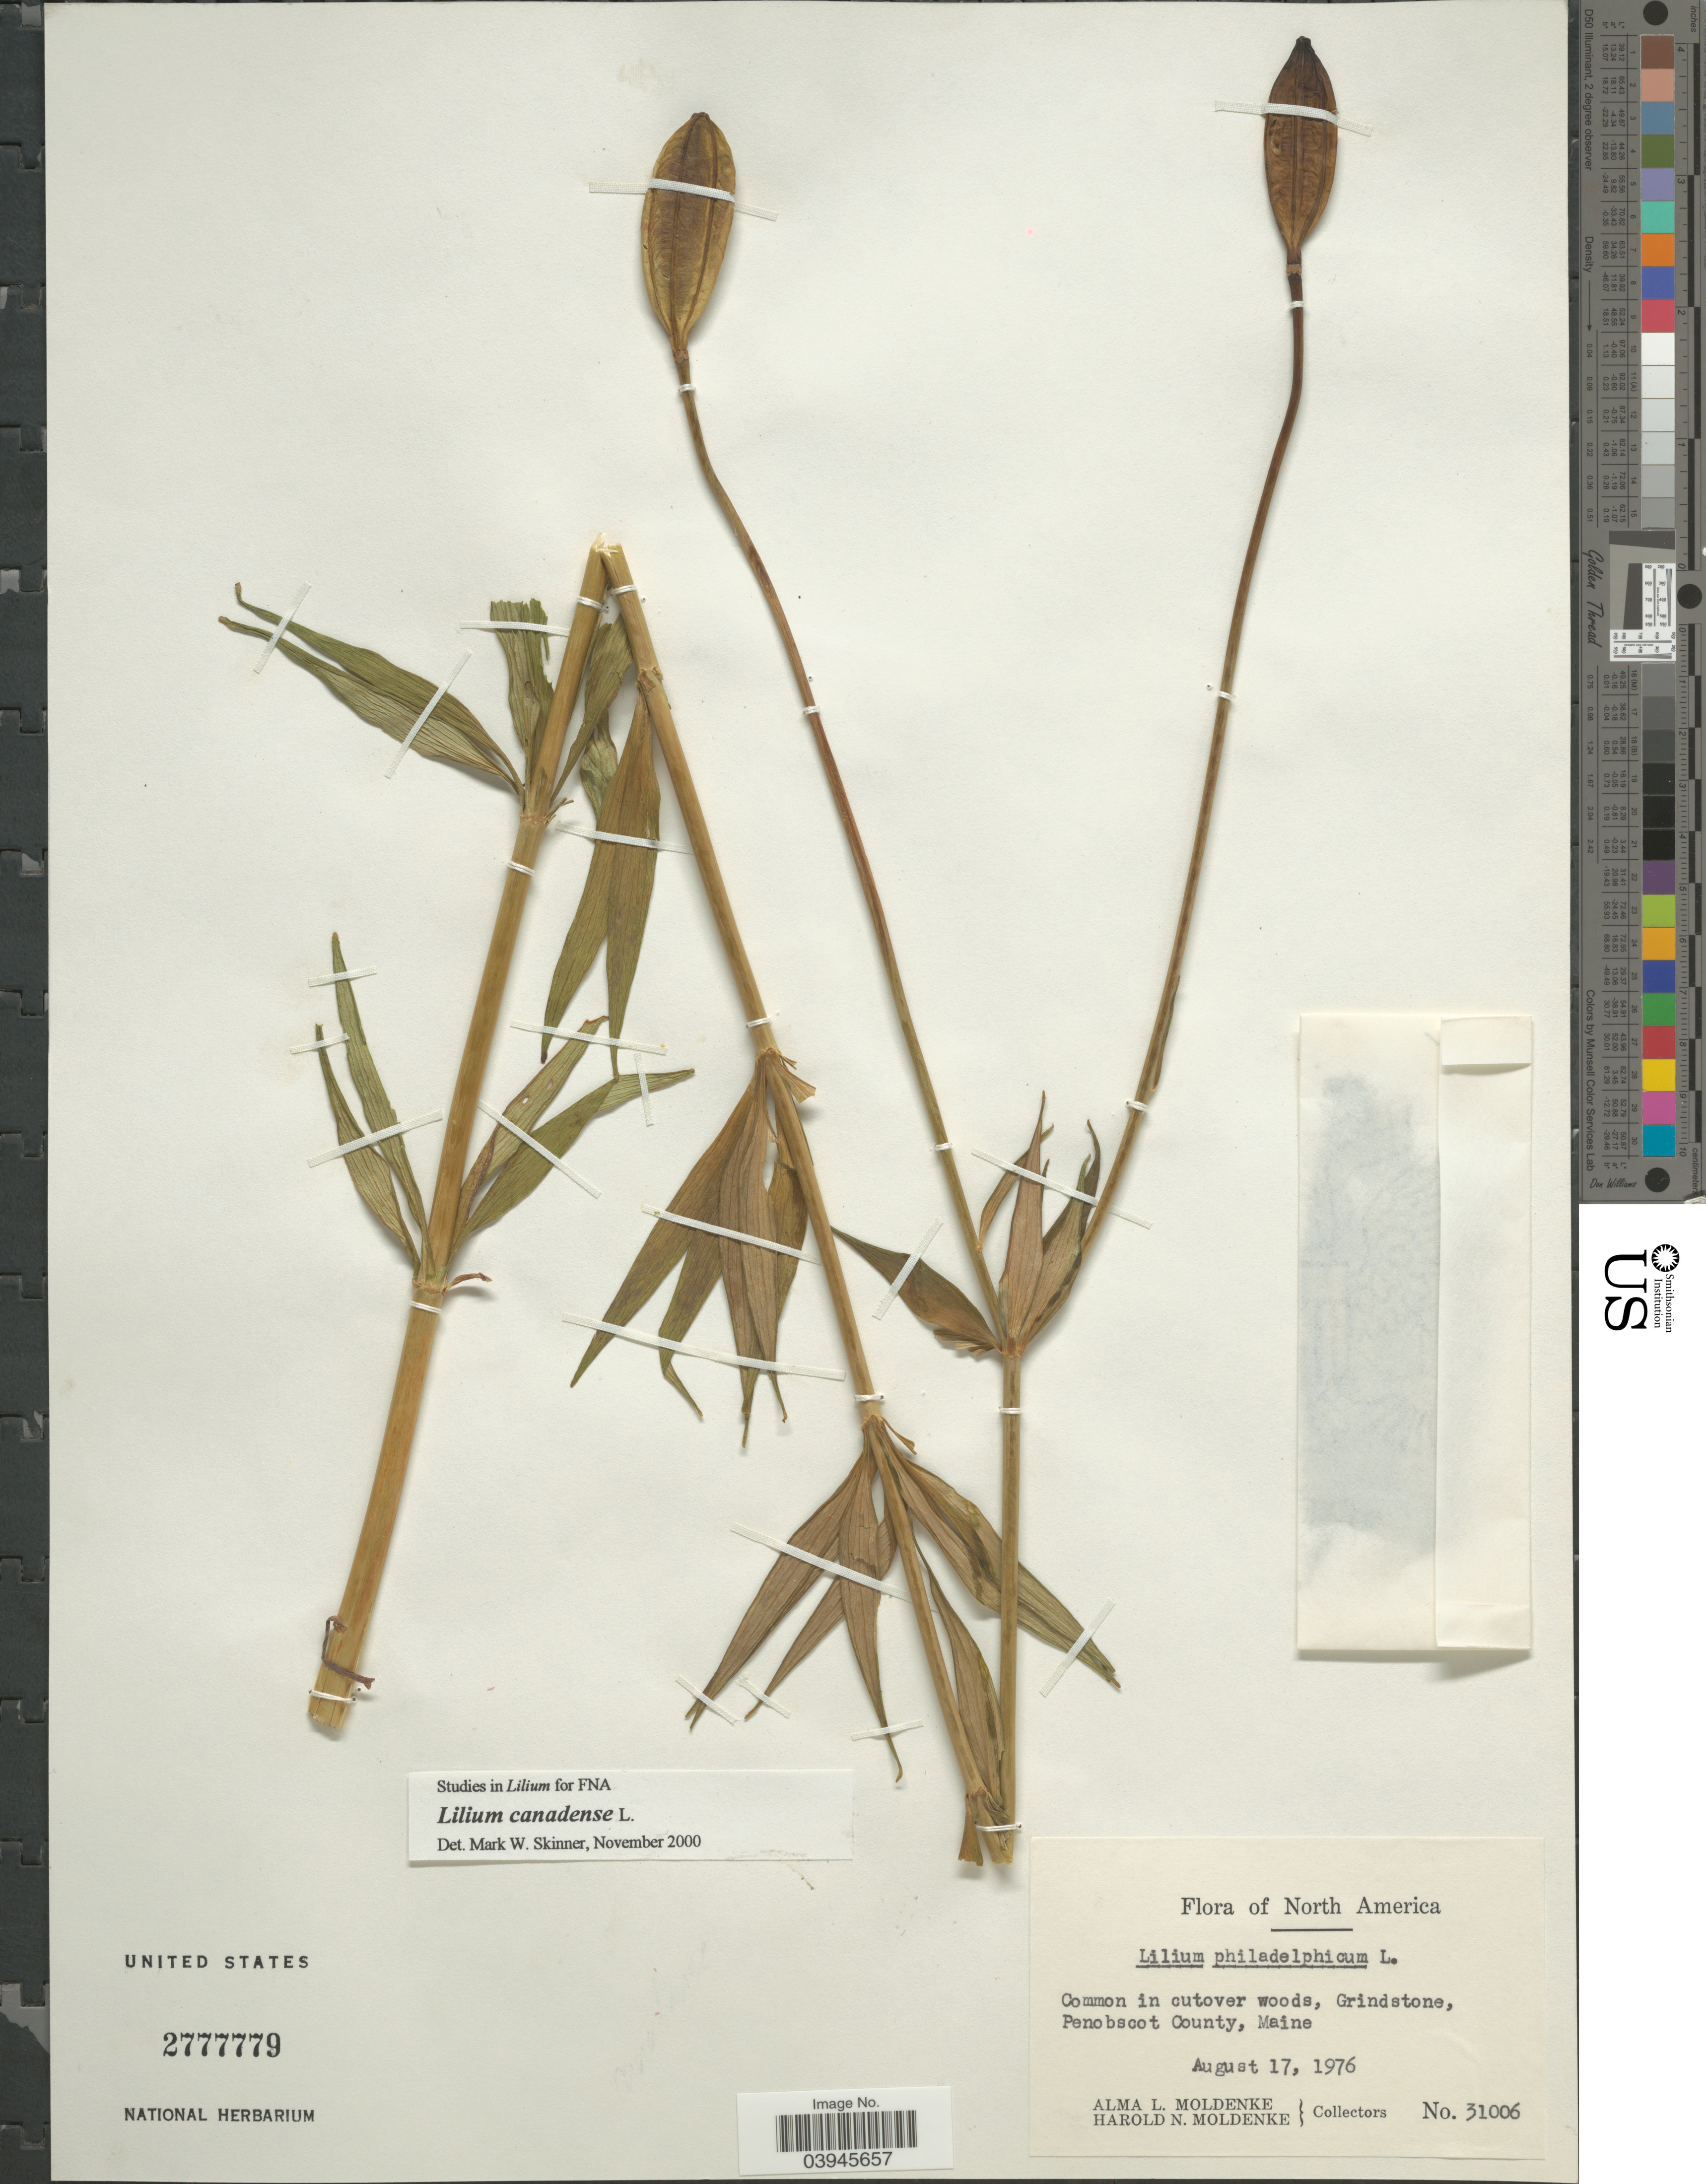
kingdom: Plantae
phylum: Tracheophyta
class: Liliopsida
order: Liliales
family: Liliaceae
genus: Lilium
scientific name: Lilium canadense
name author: L.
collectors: A. L. Moldenke & H. N. Moldenke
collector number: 31006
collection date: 1976-08-17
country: United States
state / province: Maine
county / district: Penobscot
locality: Common in cutover woods, Grindstone, Penobscot County.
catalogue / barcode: US 2777779